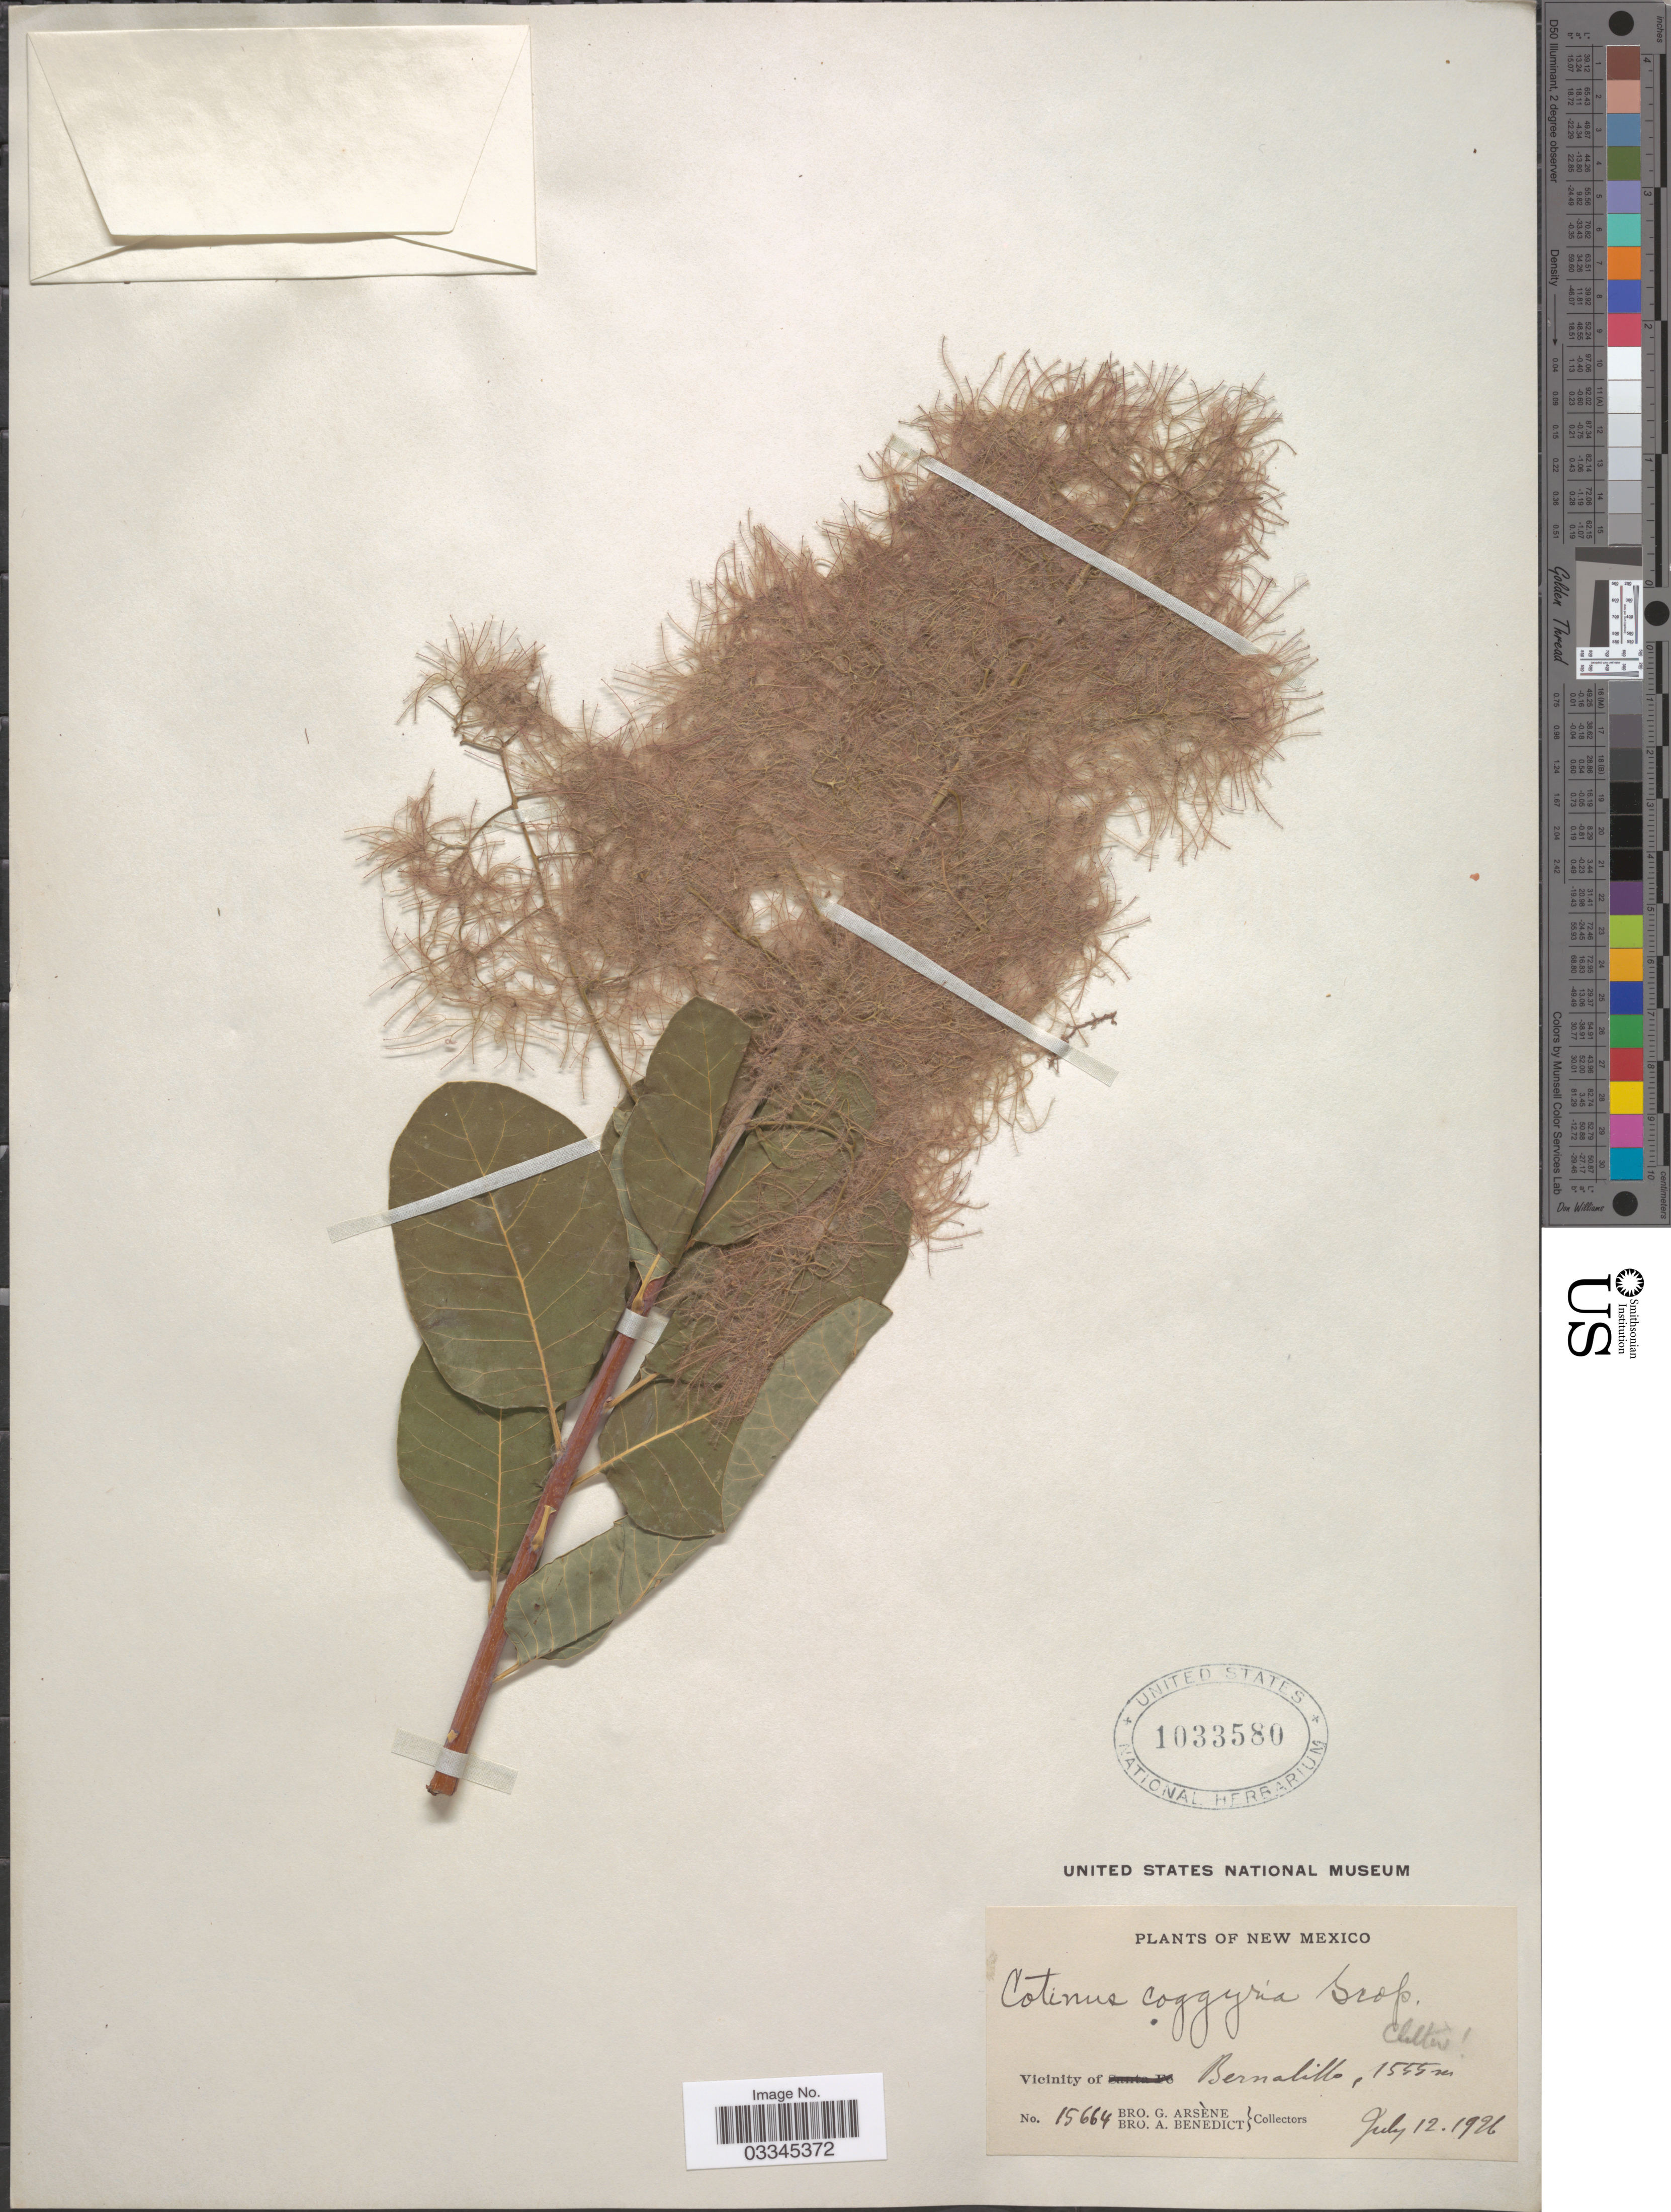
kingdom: Plantae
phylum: Tracheophyta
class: Magnoliopsida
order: Sapindales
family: Anacardiaceae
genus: Cotinus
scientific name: Cotinus coggygria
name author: Scop.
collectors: Bro. G. Arsène & Bro. A. Benedict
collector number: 15664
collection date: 1926-07-12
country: United States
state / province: New Mexico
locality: Vicinity of Bernalillo.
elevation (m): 1555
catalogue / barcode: US 1033580